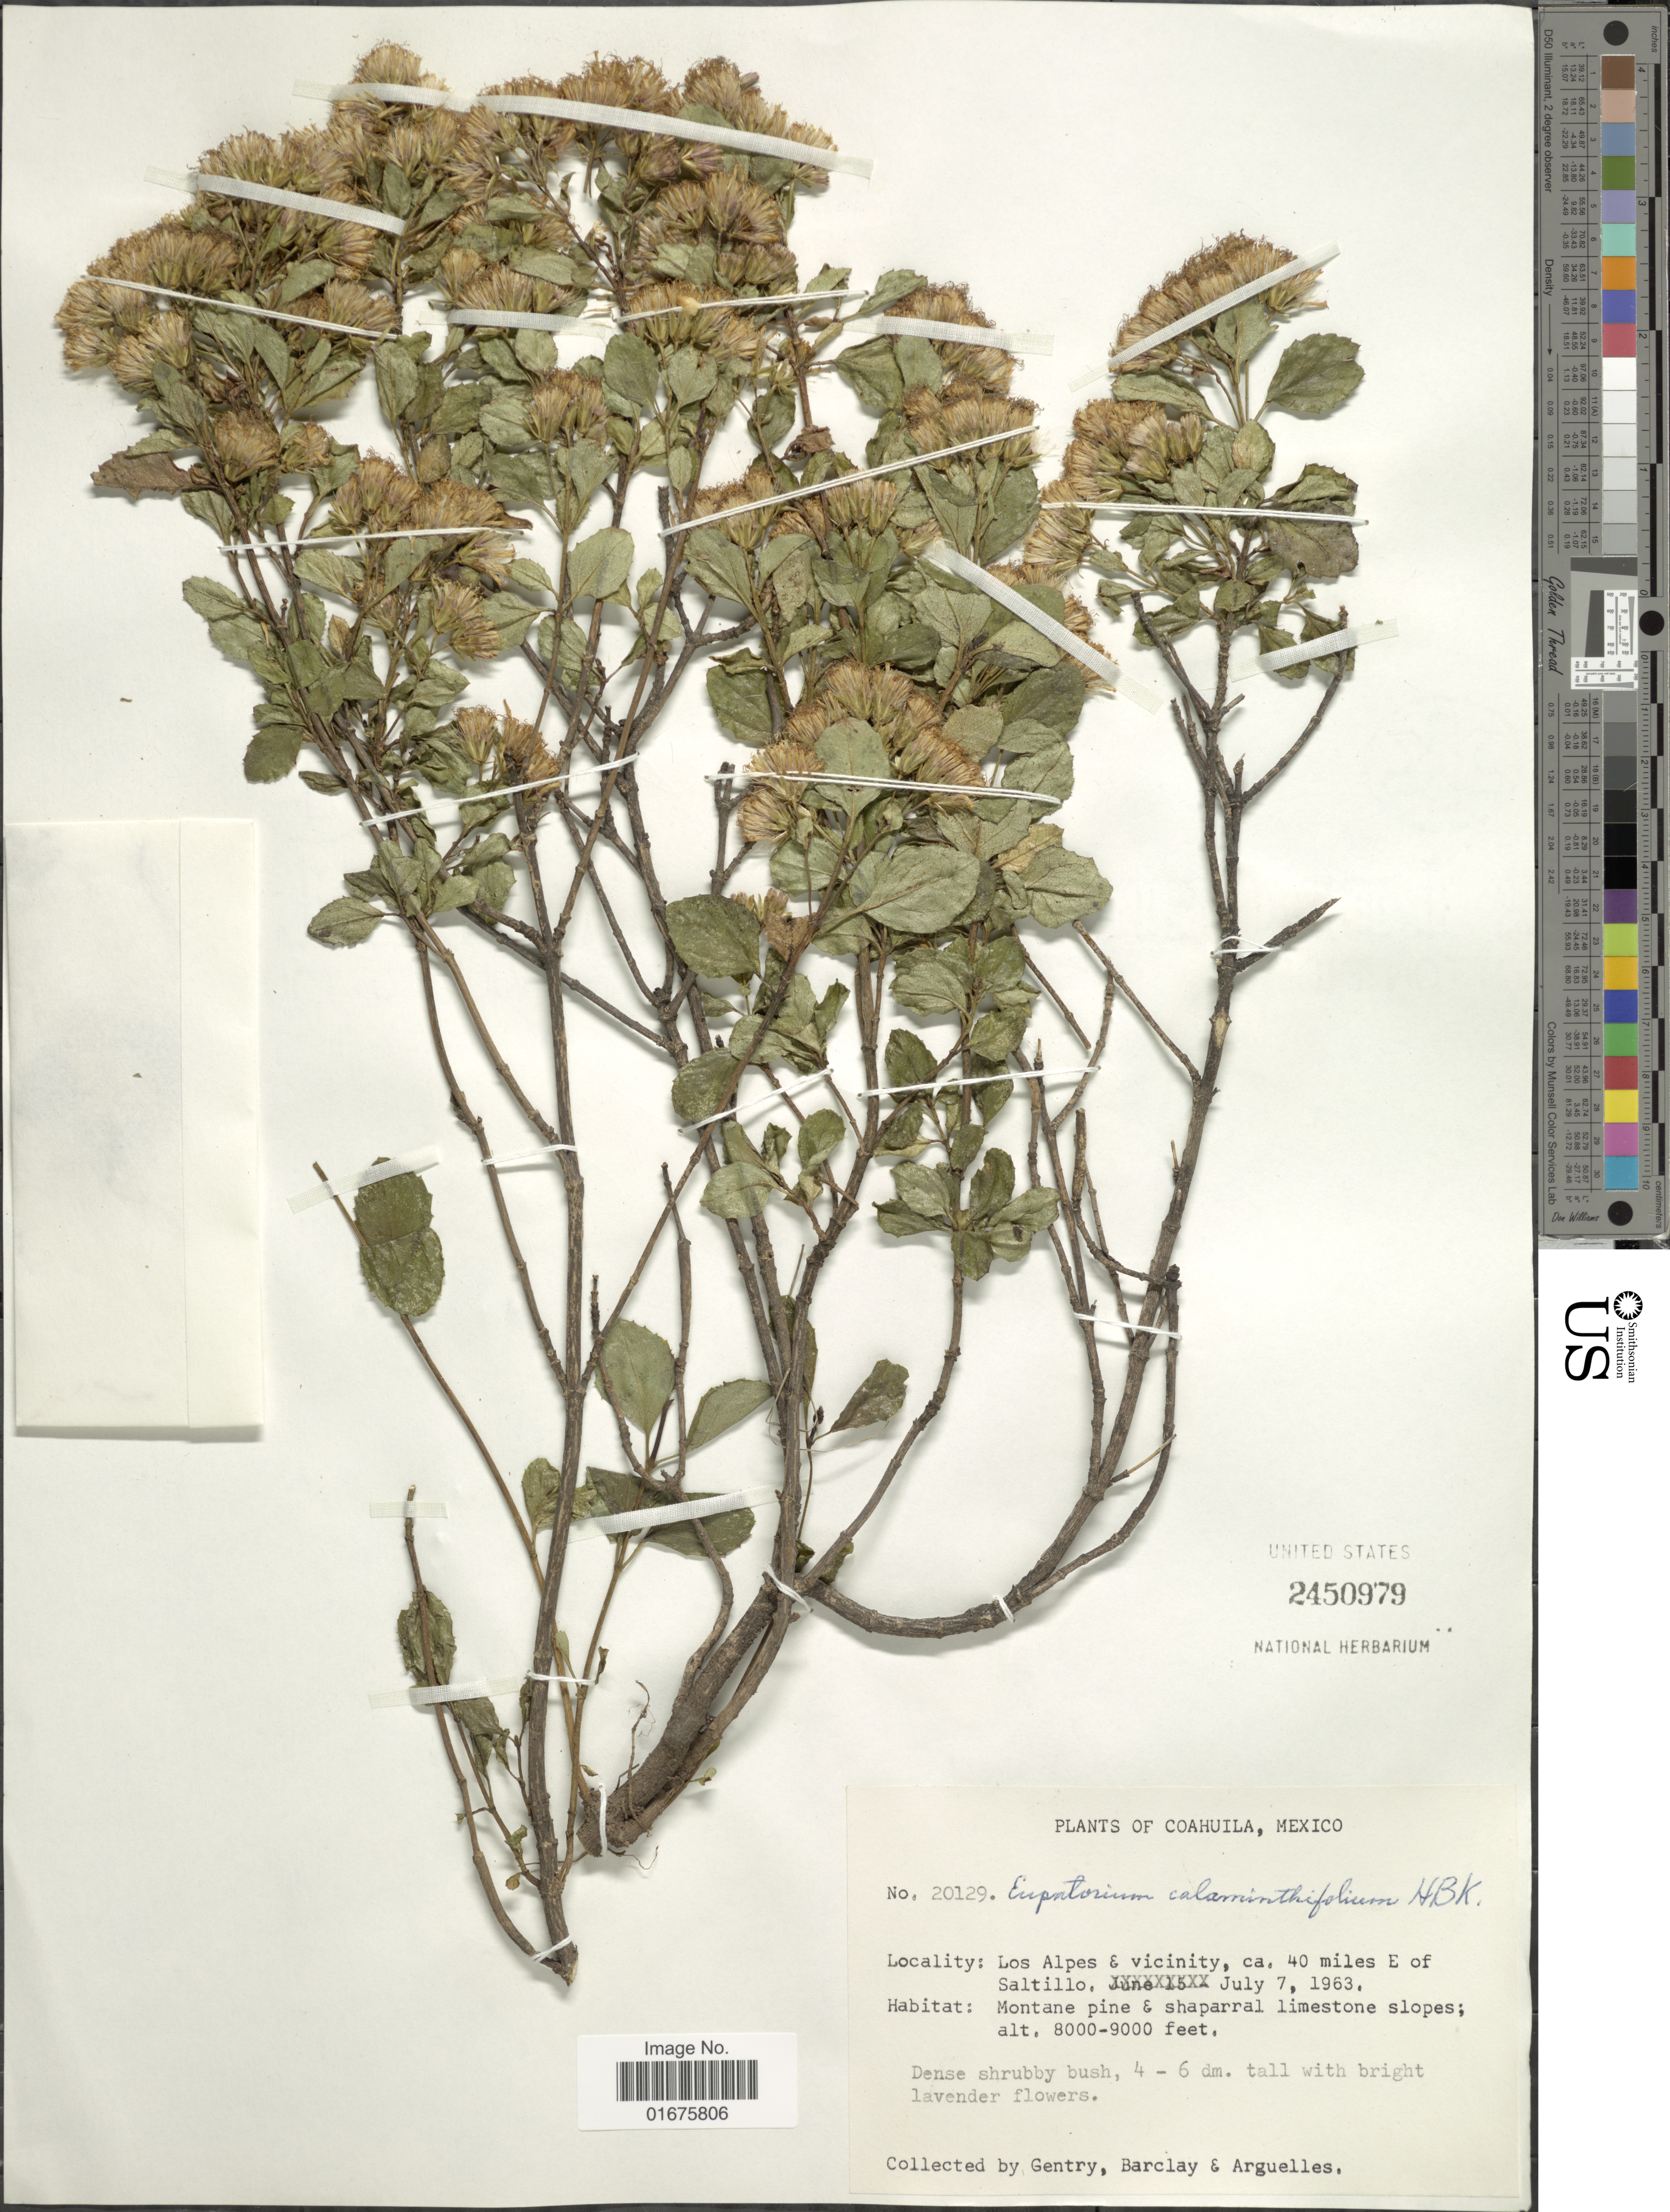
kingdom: Plantae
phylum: Tracheophyta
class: Magnoliopsida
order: Asterales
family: Asteraceae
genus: Ageratina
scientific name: Ageratina espinosarum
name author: (A. Gray) R.M. King & H. Rob.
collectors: Gentry, --, -- Barclay & Arguelles, --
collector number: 20129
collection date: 1963-07-07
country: Mexico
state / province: Coahuila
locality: Los Alpes & vicinity, ca. 40 miles E of Saltillo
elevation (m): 2438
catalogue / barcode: US 2450979